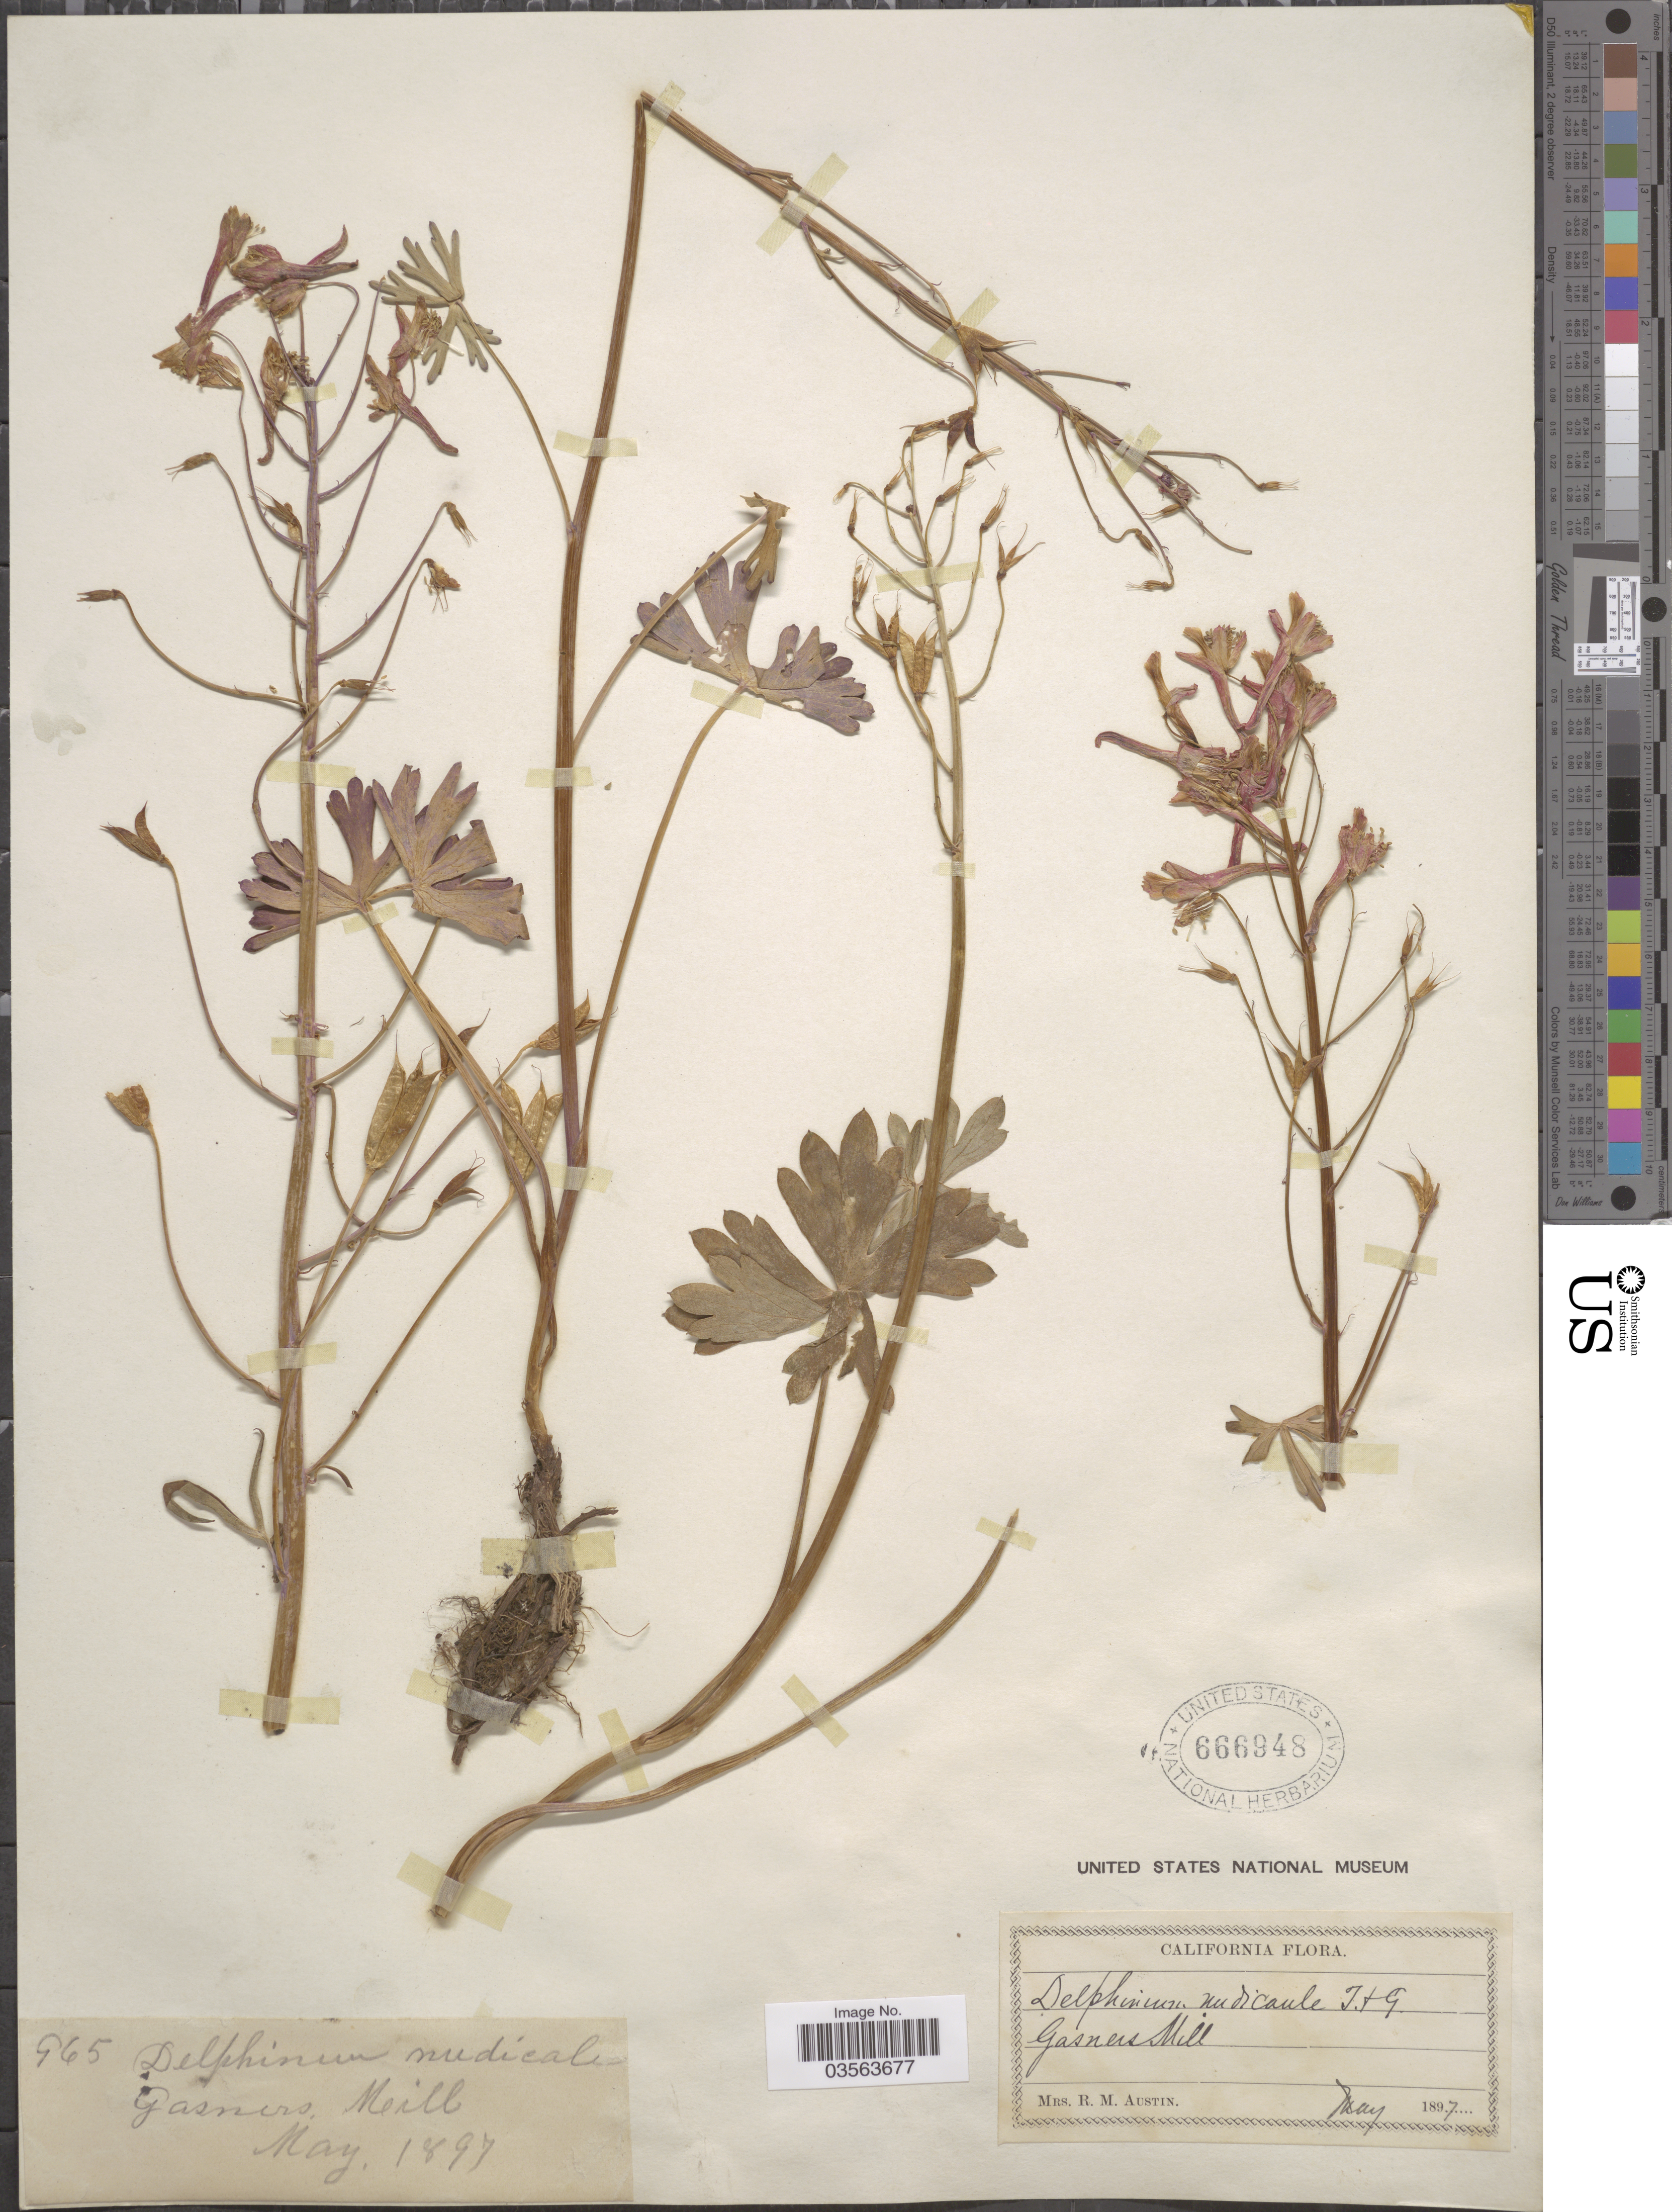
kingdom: Plantae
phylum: Tracheophyta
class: Magnoliopsida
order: Ranunculales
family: Ranunculaceae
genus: Delphinium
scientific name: Delphinium nudicaule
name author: Torr. & A. Gray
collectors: R. Austin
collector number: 965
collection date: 1897-05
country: United States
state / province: California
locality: Gasners Mill.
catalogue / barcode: US 666948